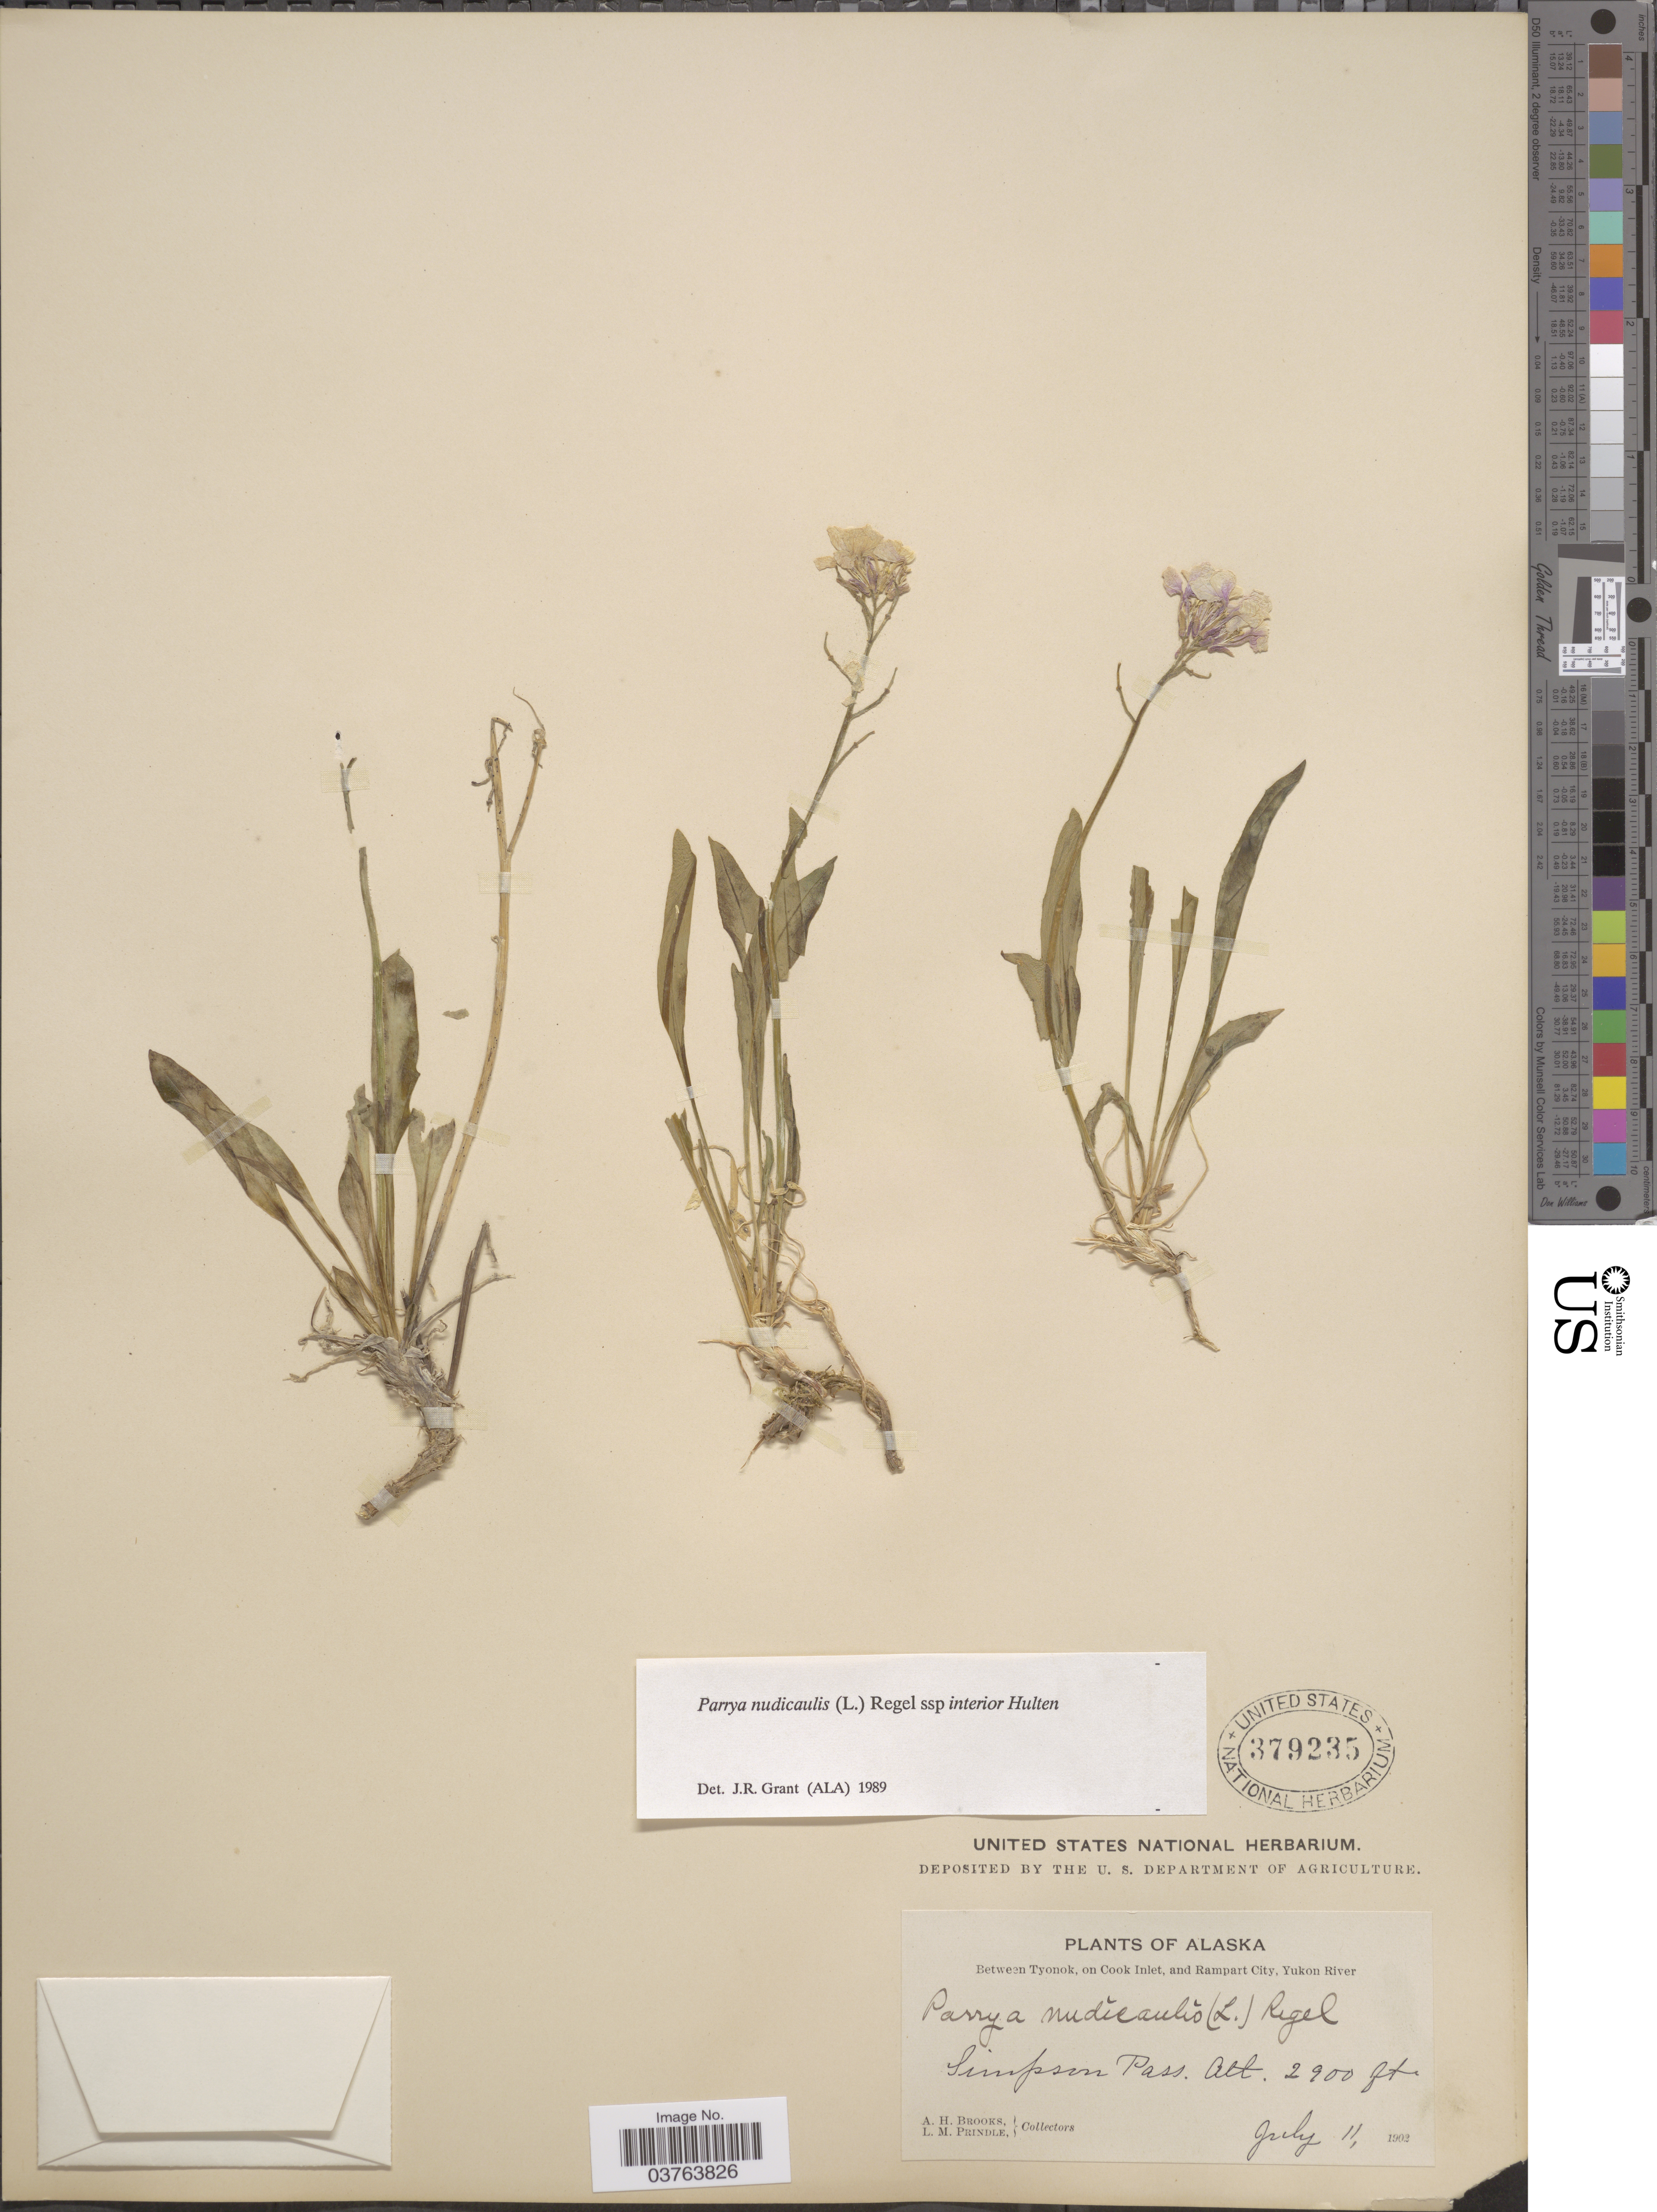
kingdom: Plantae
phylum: Tracheophyta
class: Magnoliopsida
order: Brassicales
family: Brassicaceae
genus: Parrya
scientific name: Parrya nudicaulis subsp. interior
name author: Hultén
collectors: A. Brooks & L. Prindle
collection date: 1902-07-11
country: United States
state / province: Alaska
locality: Between Tyonok, on Cook Inlet, and Rampart City, Yukon River. Simpson Pass.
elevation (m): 884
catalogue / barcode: US 379235